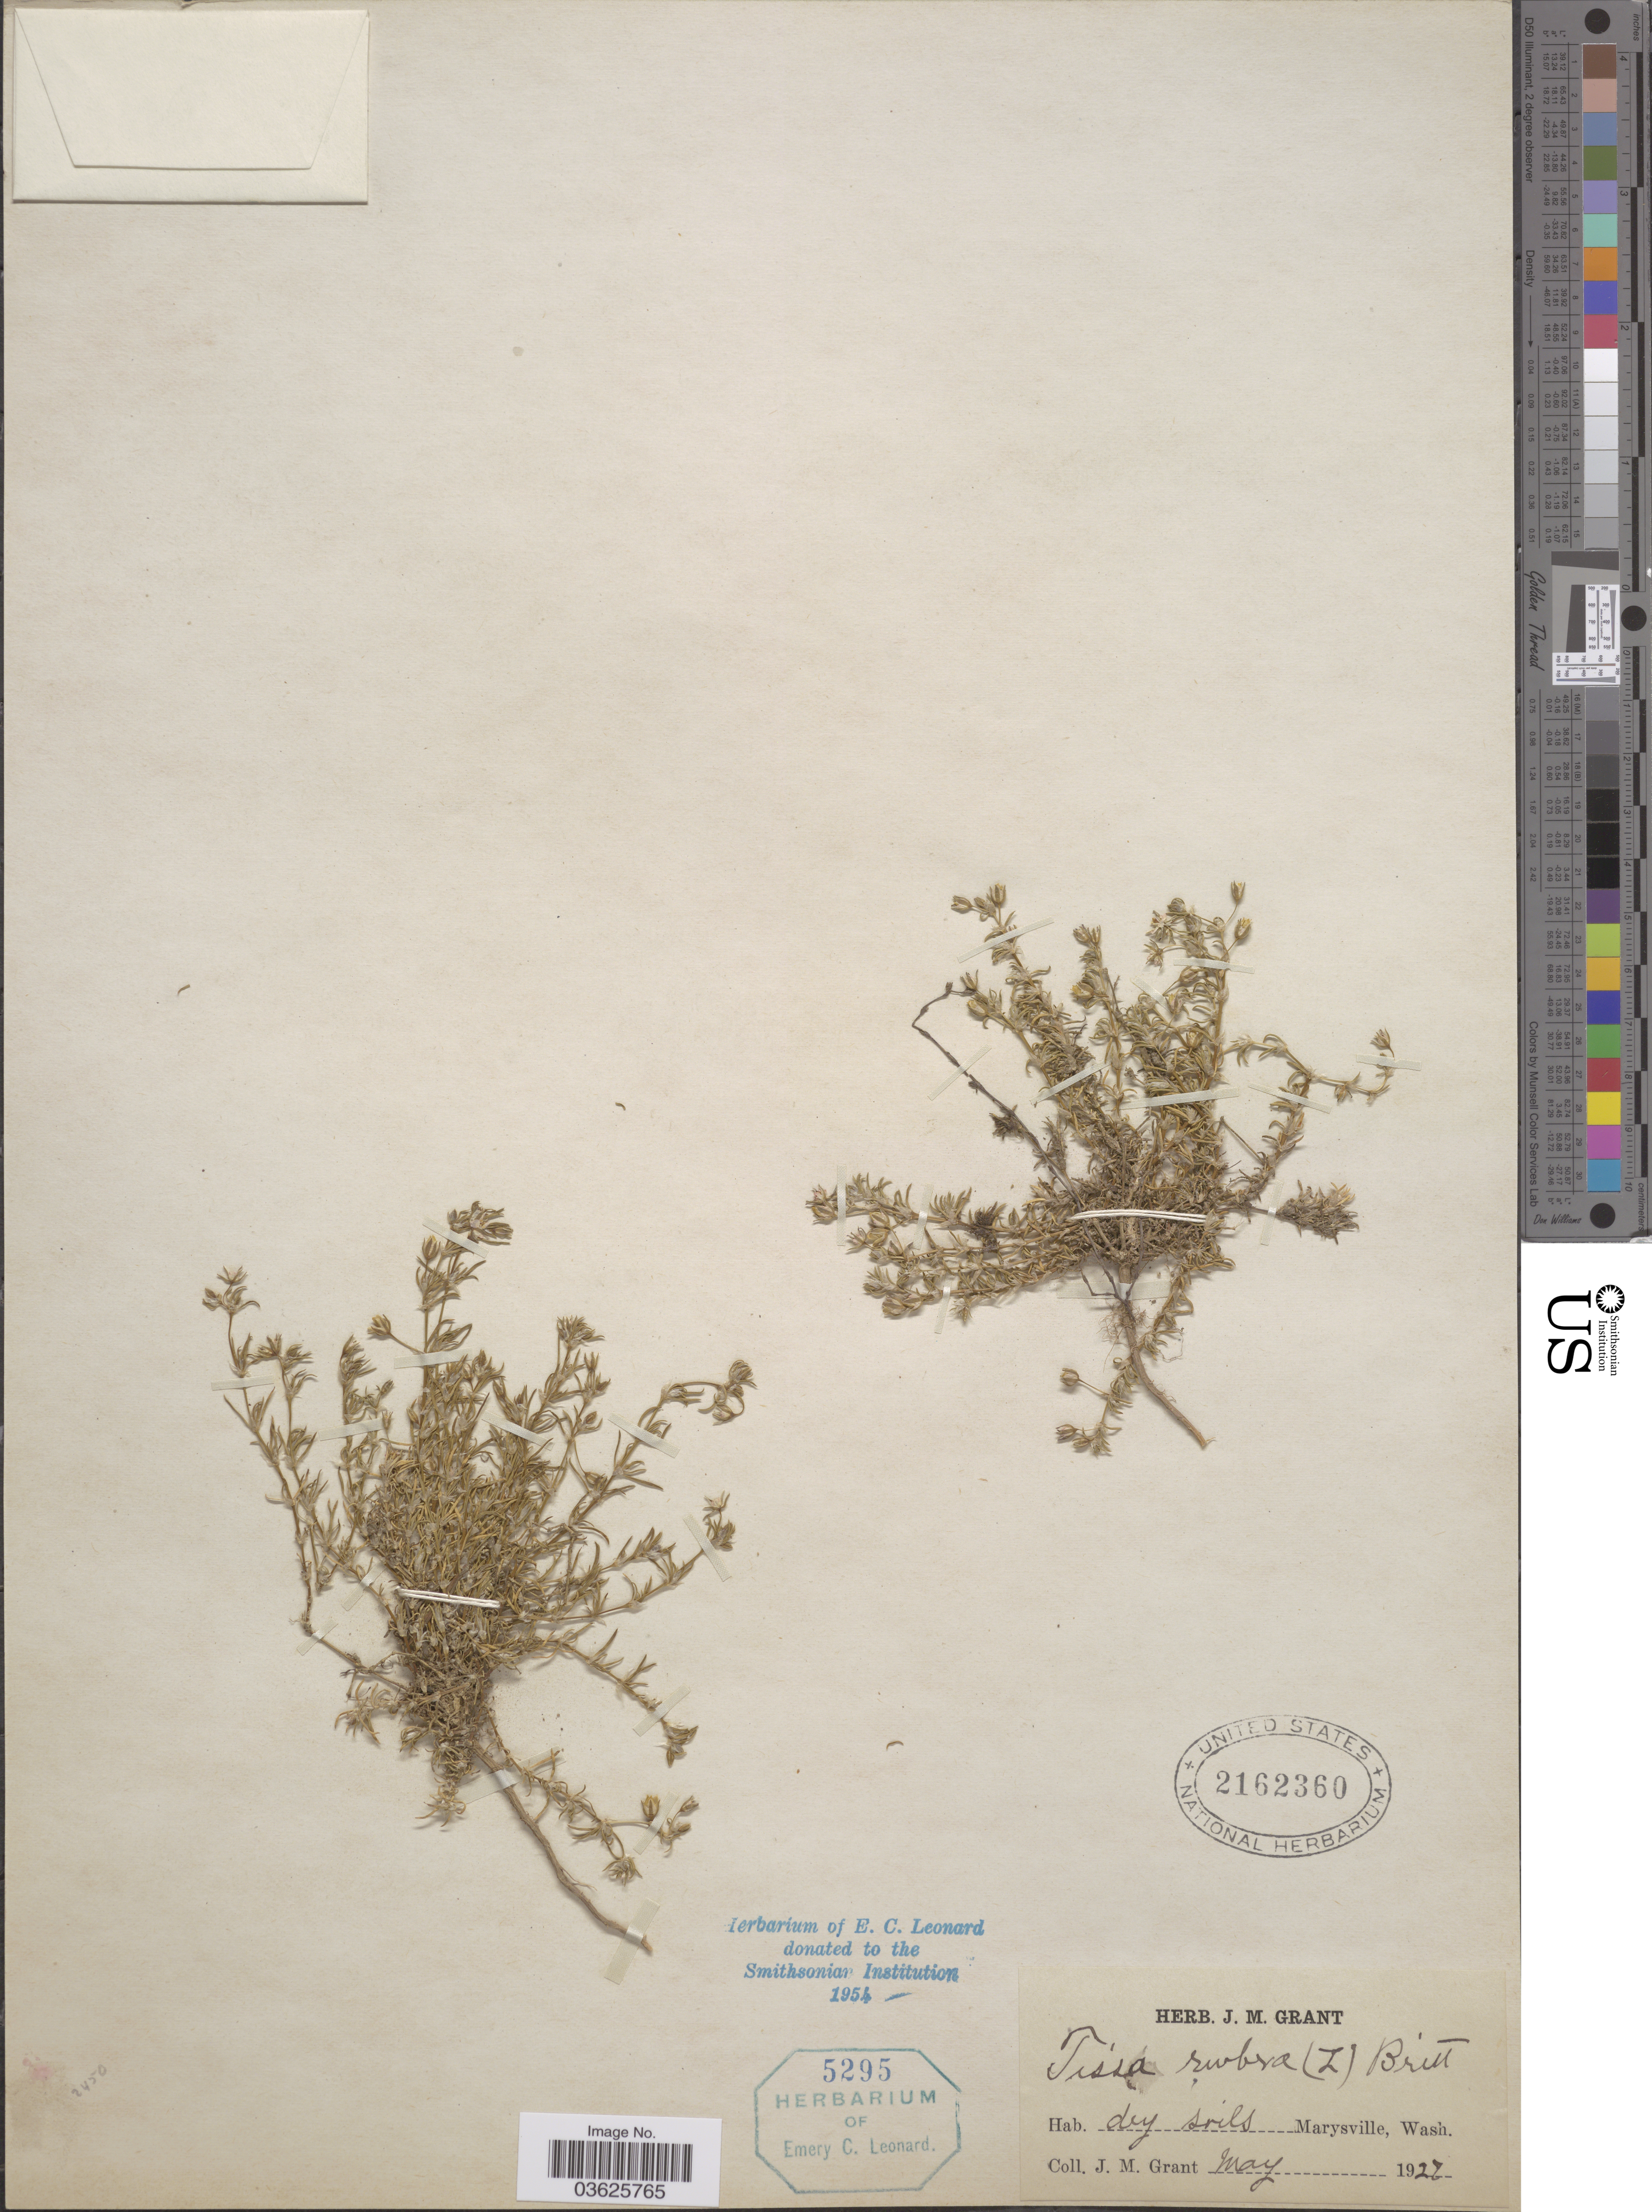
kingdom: Plantae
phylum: Tracheophyta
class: Magnoliopsida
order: Caryophyllales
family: Caryophyllaceae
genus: Spergularia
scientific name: Spergularia rubra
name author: (L.) J. Presl & C. Presl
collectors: J. M. Grant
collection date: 1926-05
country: United States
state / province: Washington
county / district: Snohomish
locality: Dry soils Marysville.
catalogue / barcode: US 2162360